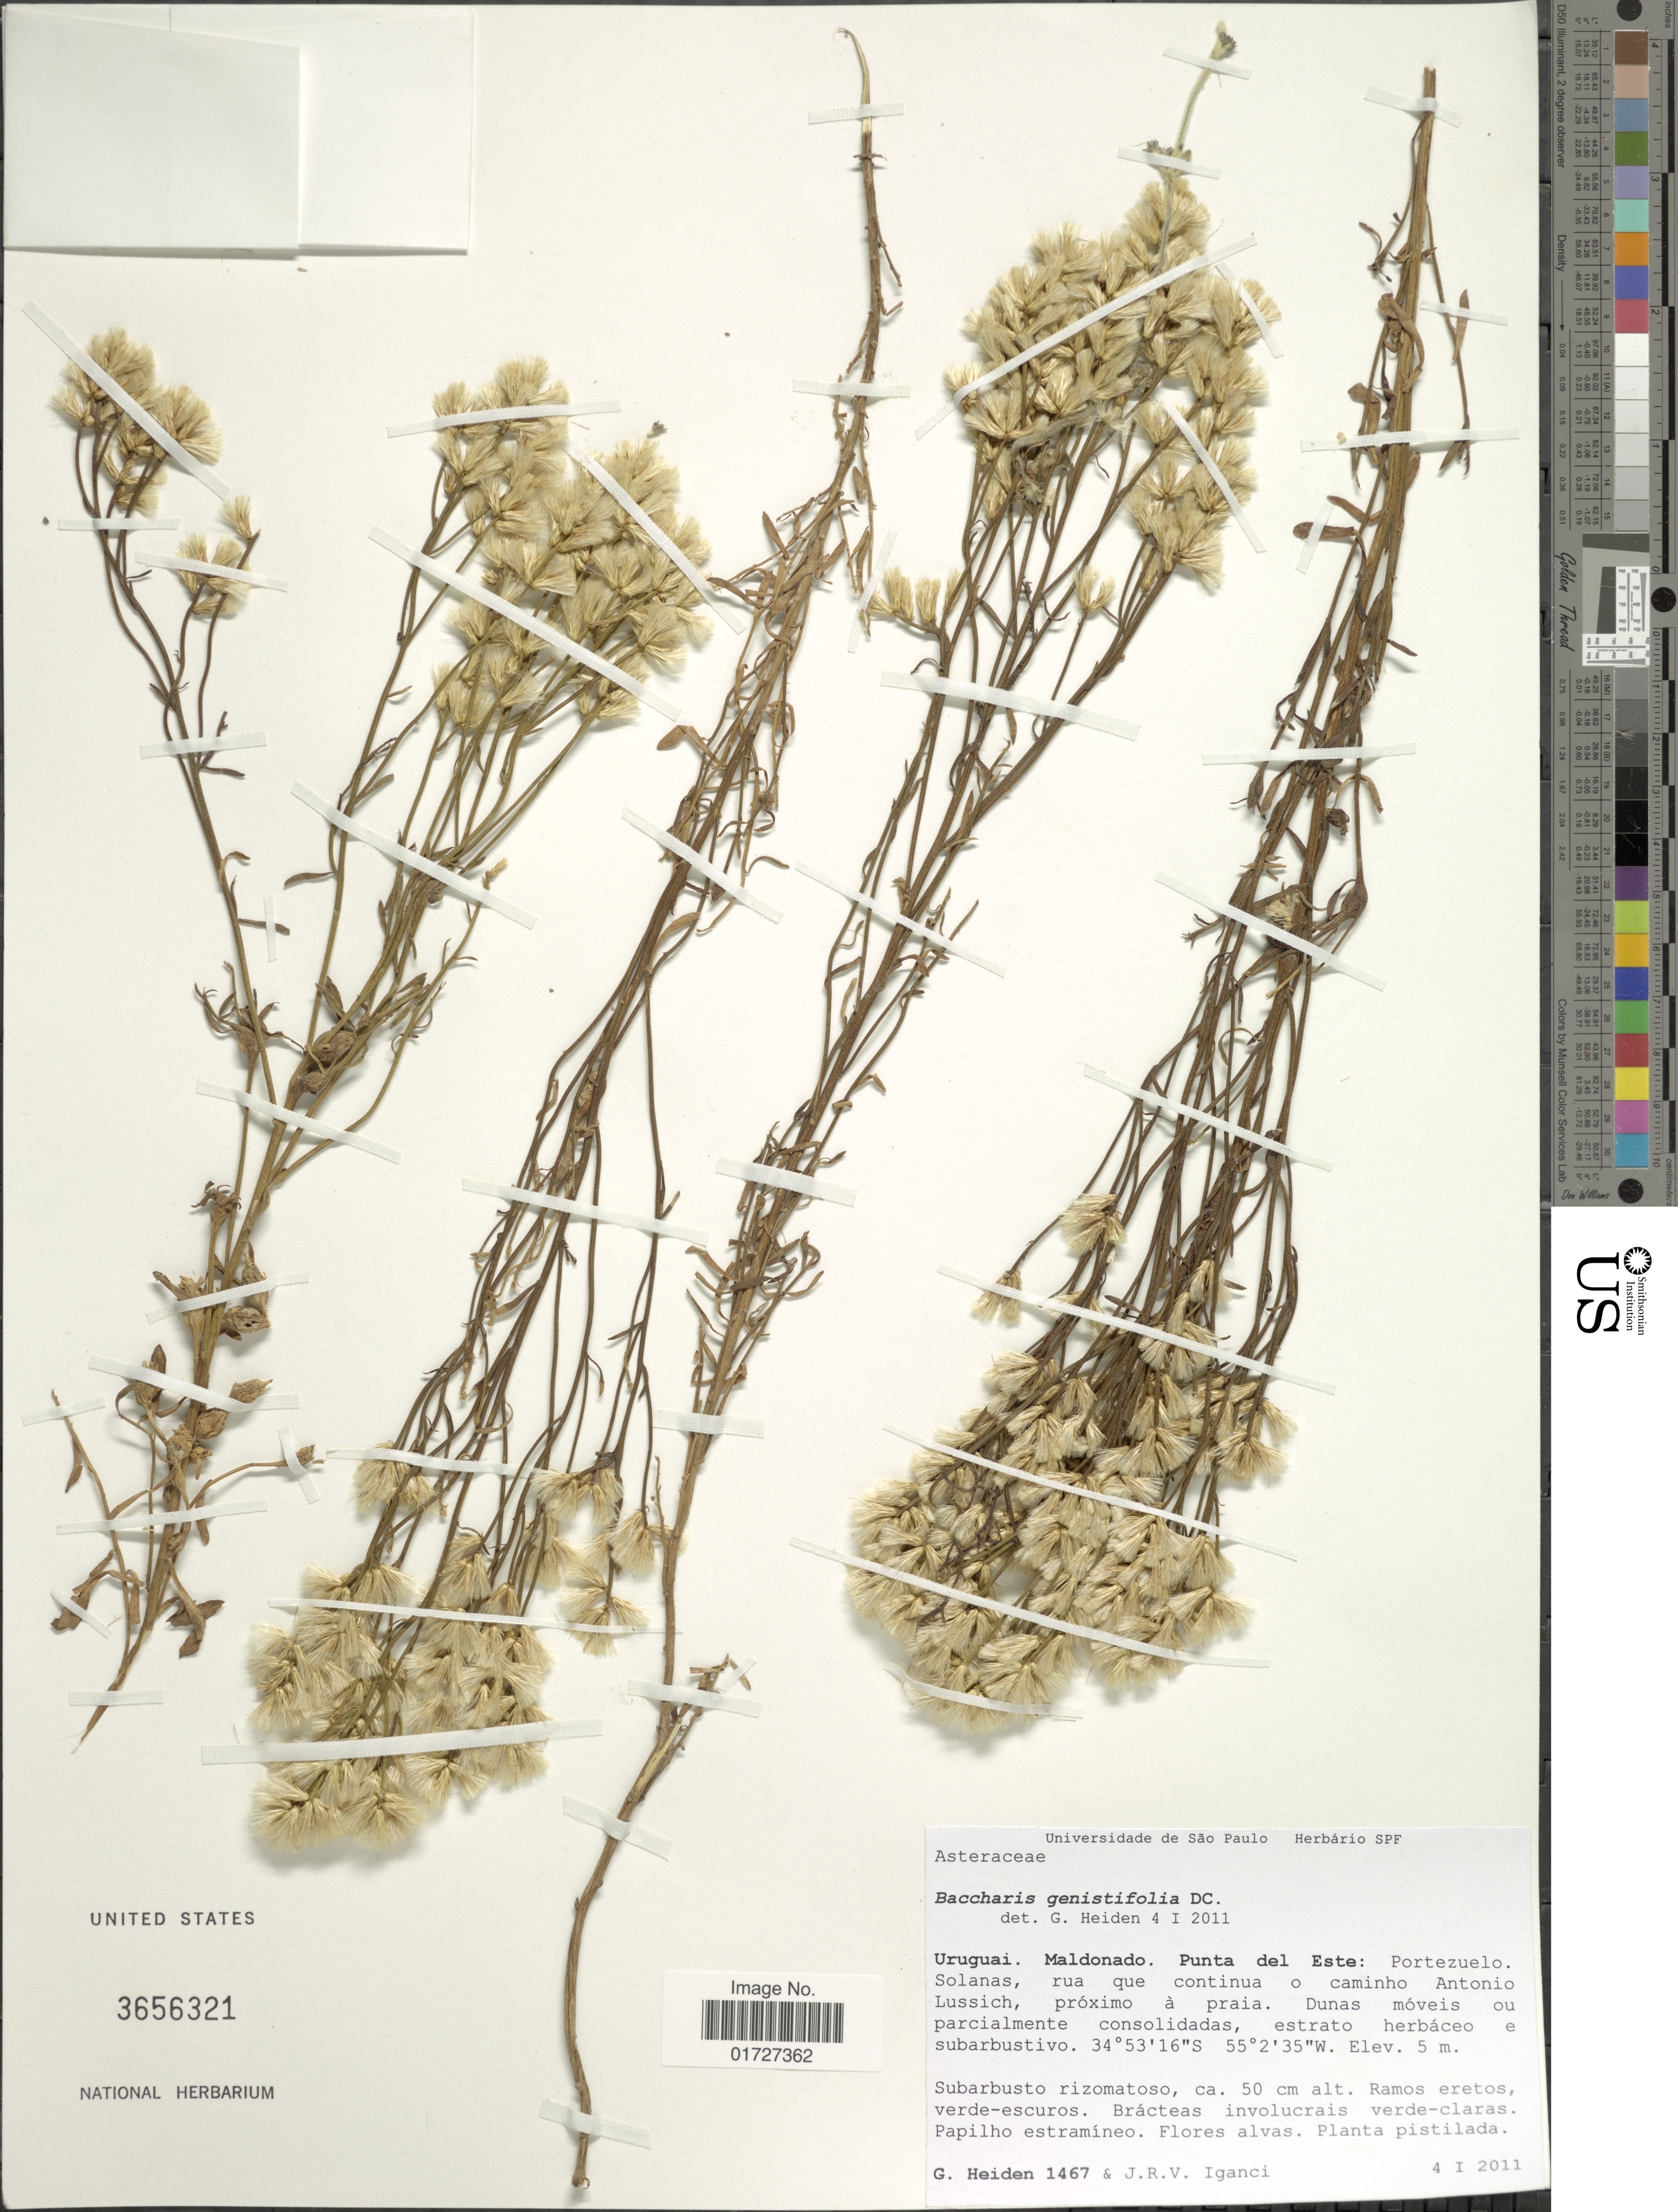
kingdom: Plantae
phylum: Tracheophyta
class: Magnoliopsida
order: Asterales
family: Asteraceae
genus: Baccharis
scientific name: Baccharis genistifolia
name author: DC.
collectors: G. Heiden & J. R. V. Iganci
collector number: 1467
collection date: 2011-01-04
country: Uruguay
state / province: Maldonado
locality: Punta del Este, Portezuelo Solanas, rua que continua o caminho Antonio Lussich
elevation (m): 5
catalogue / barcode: US 3656321